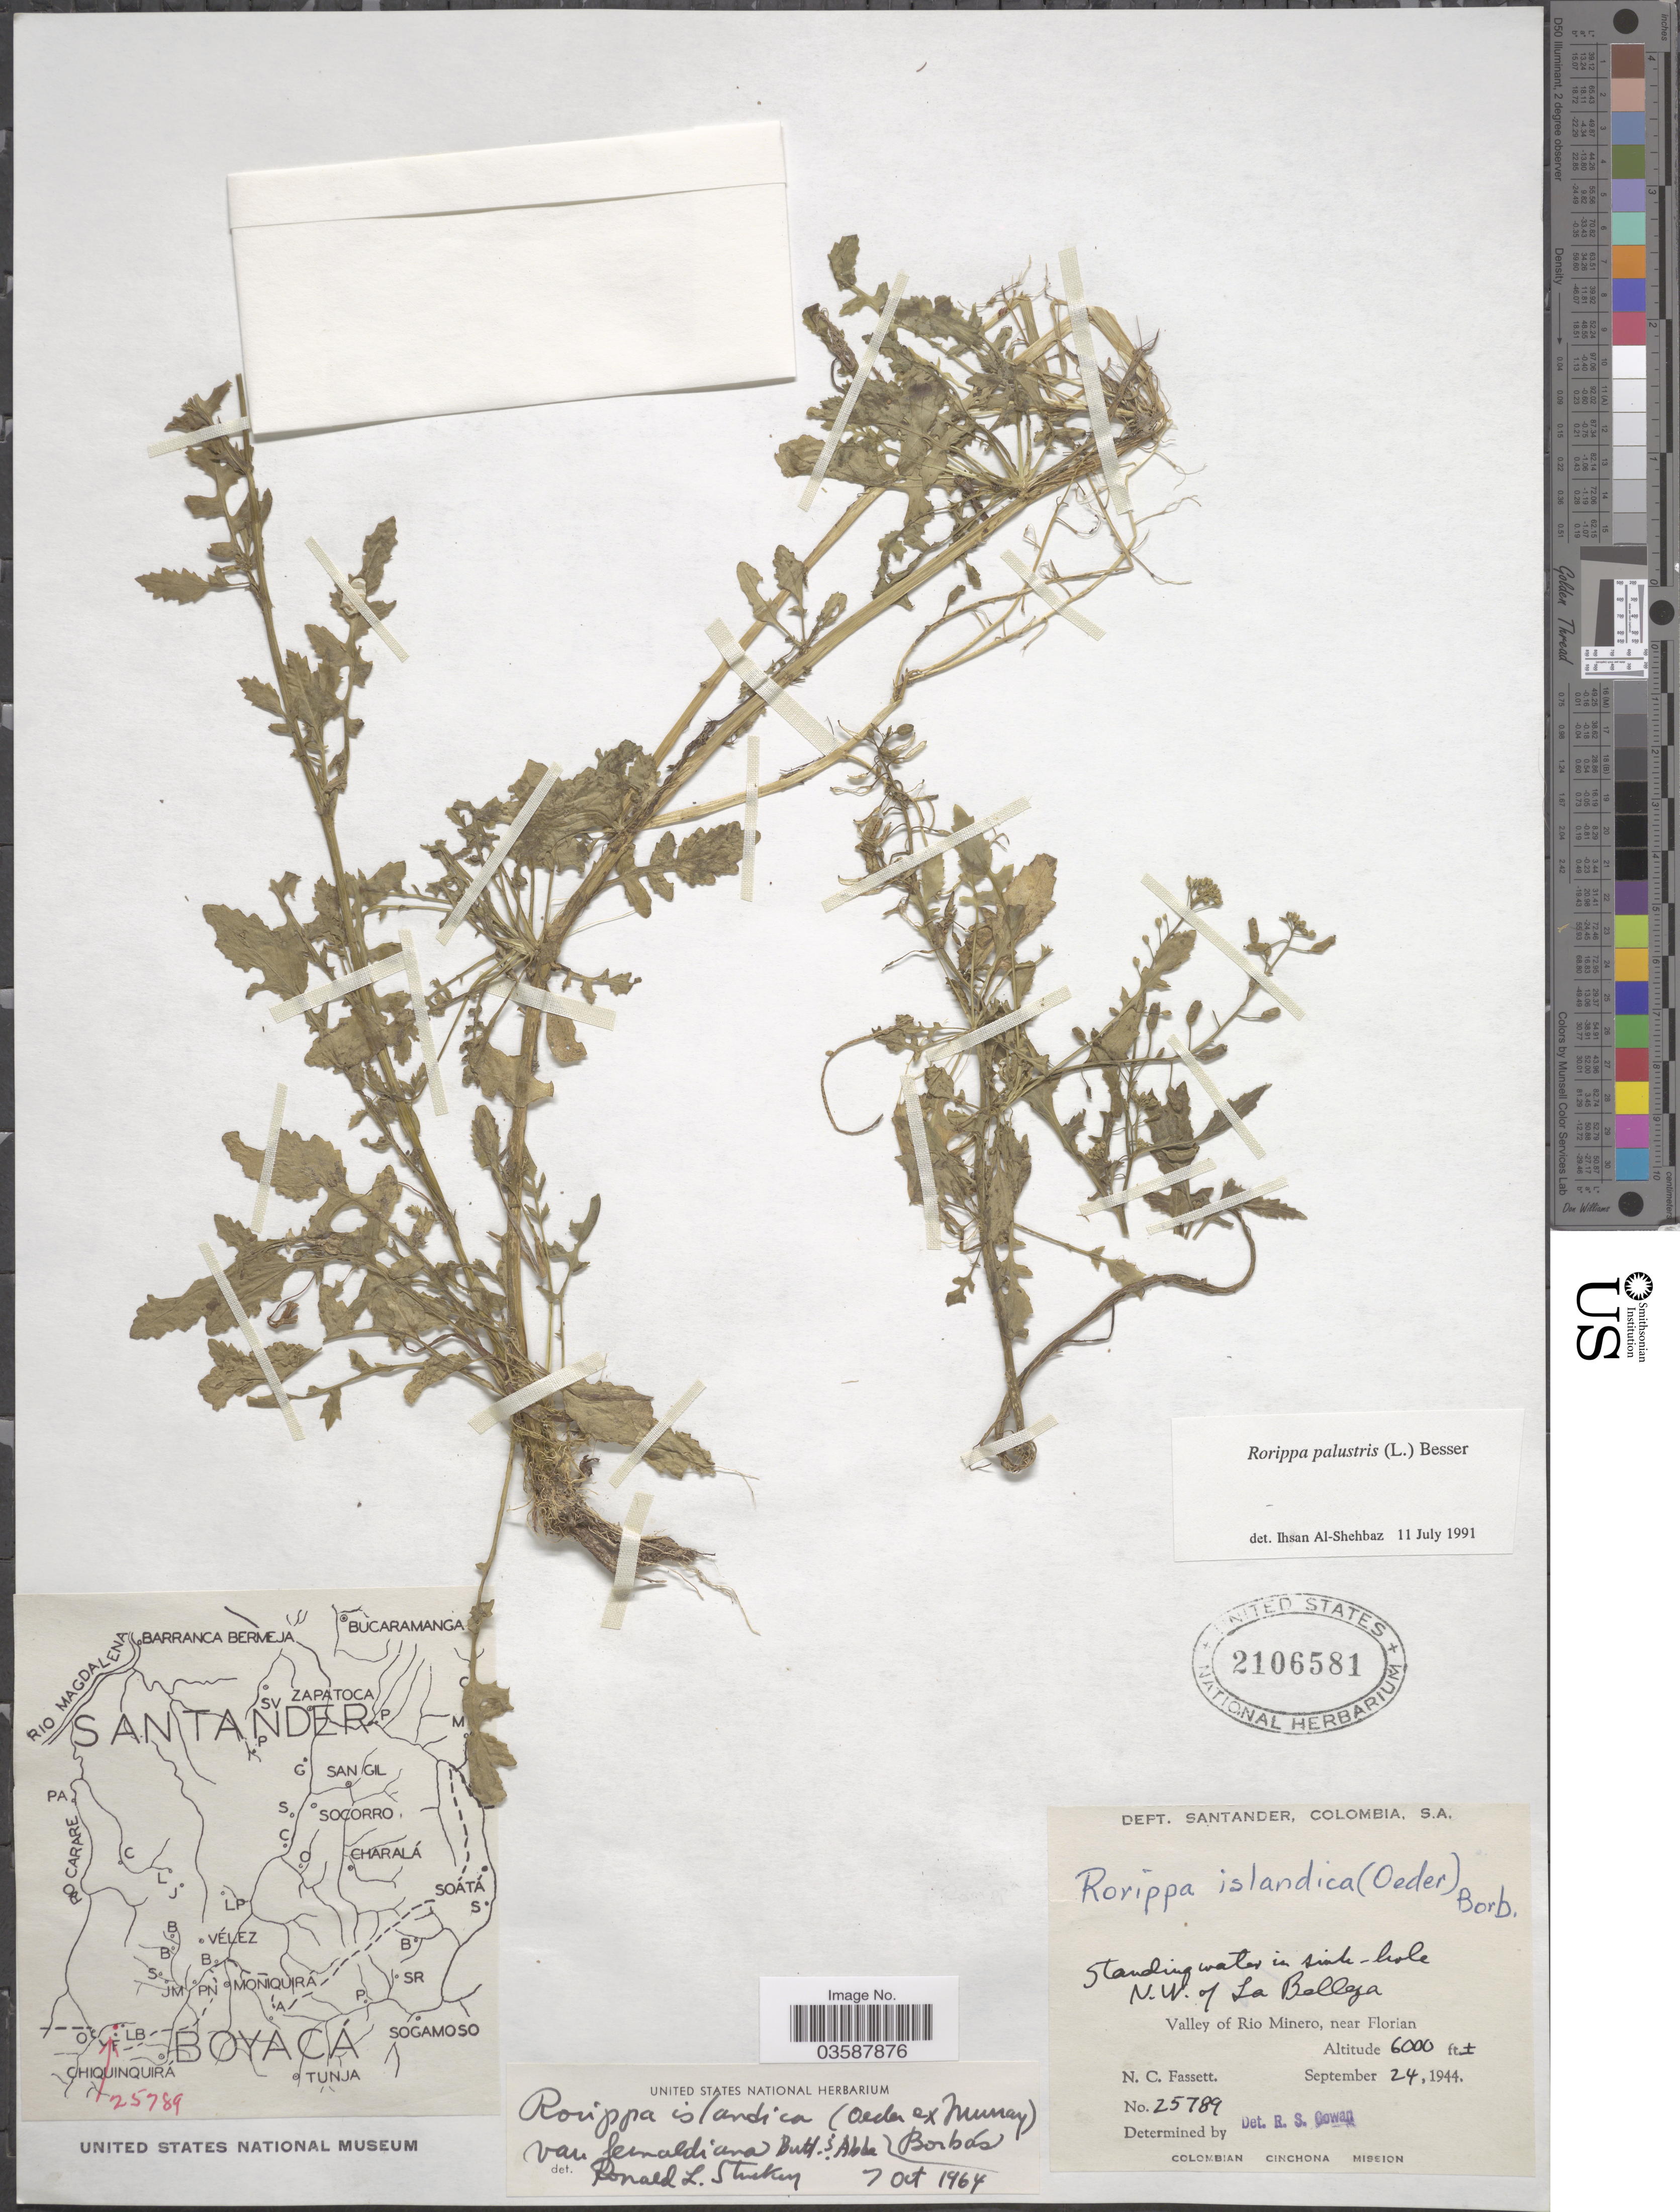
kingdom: Plantae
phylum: Tracheophyta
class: Magnoliopsida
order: Brassicales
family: Brassicaceae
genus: Rorippa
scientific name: Rorippa palustris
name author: (L.) Besser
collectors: N. C. Fassett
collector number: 25789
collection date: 1944-09-24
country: Colombia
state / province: Santander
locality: Dept. Santander. N.W. of La Belleza. Valley of Rio Minero, near Florian.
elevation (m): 1829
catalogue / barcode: US 2106581